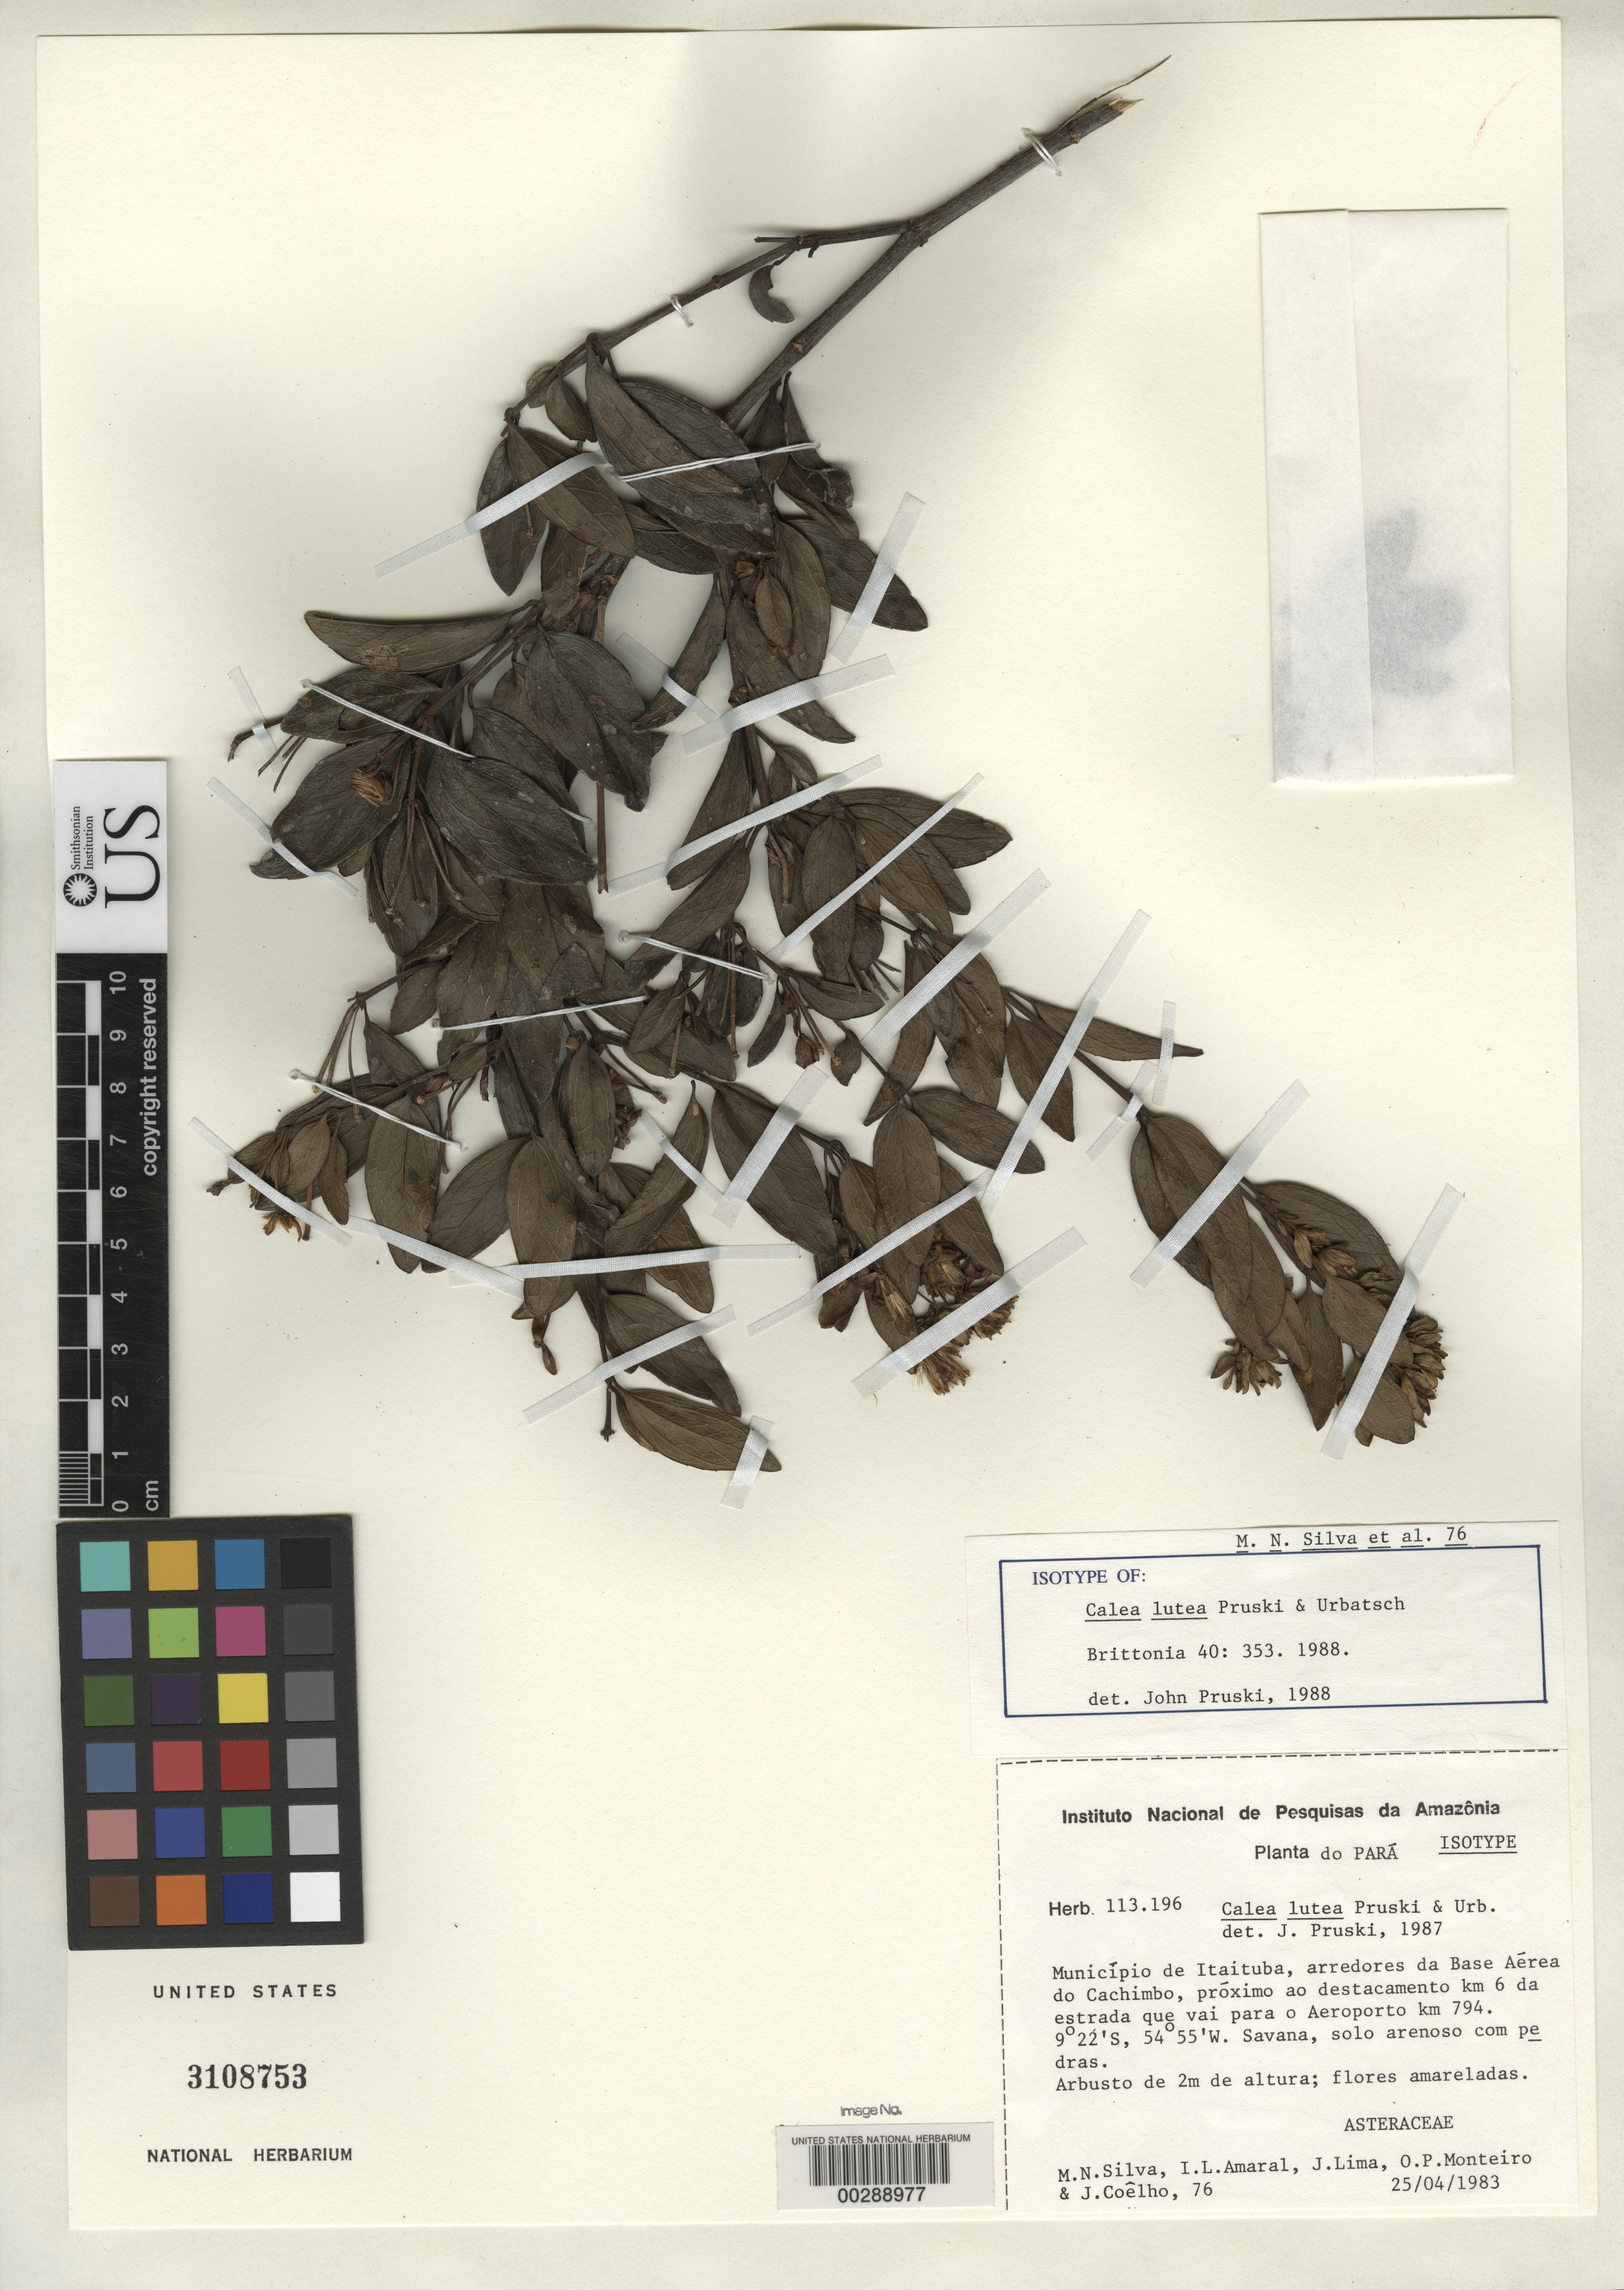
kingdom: Plantae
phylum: Tracheophyta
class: Magnoliopsida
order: Asterales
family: Asteraceae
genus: Calea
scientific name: Calea lutea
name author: Pruski &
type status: Isotype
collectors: M. Silva, I. L. Amaral, J. Lima, O. P. Monteiro & J. Coelho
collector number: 76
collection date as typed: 25 Apr 1983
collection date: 1983-04-25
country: Brazil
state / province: Pará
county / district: Itaituba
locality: Outskirts of base aerea do Cachimbo, proximo ao destacamento km 6 da estrada que vai para o aeiroporto 794.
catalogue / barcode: US 3108753